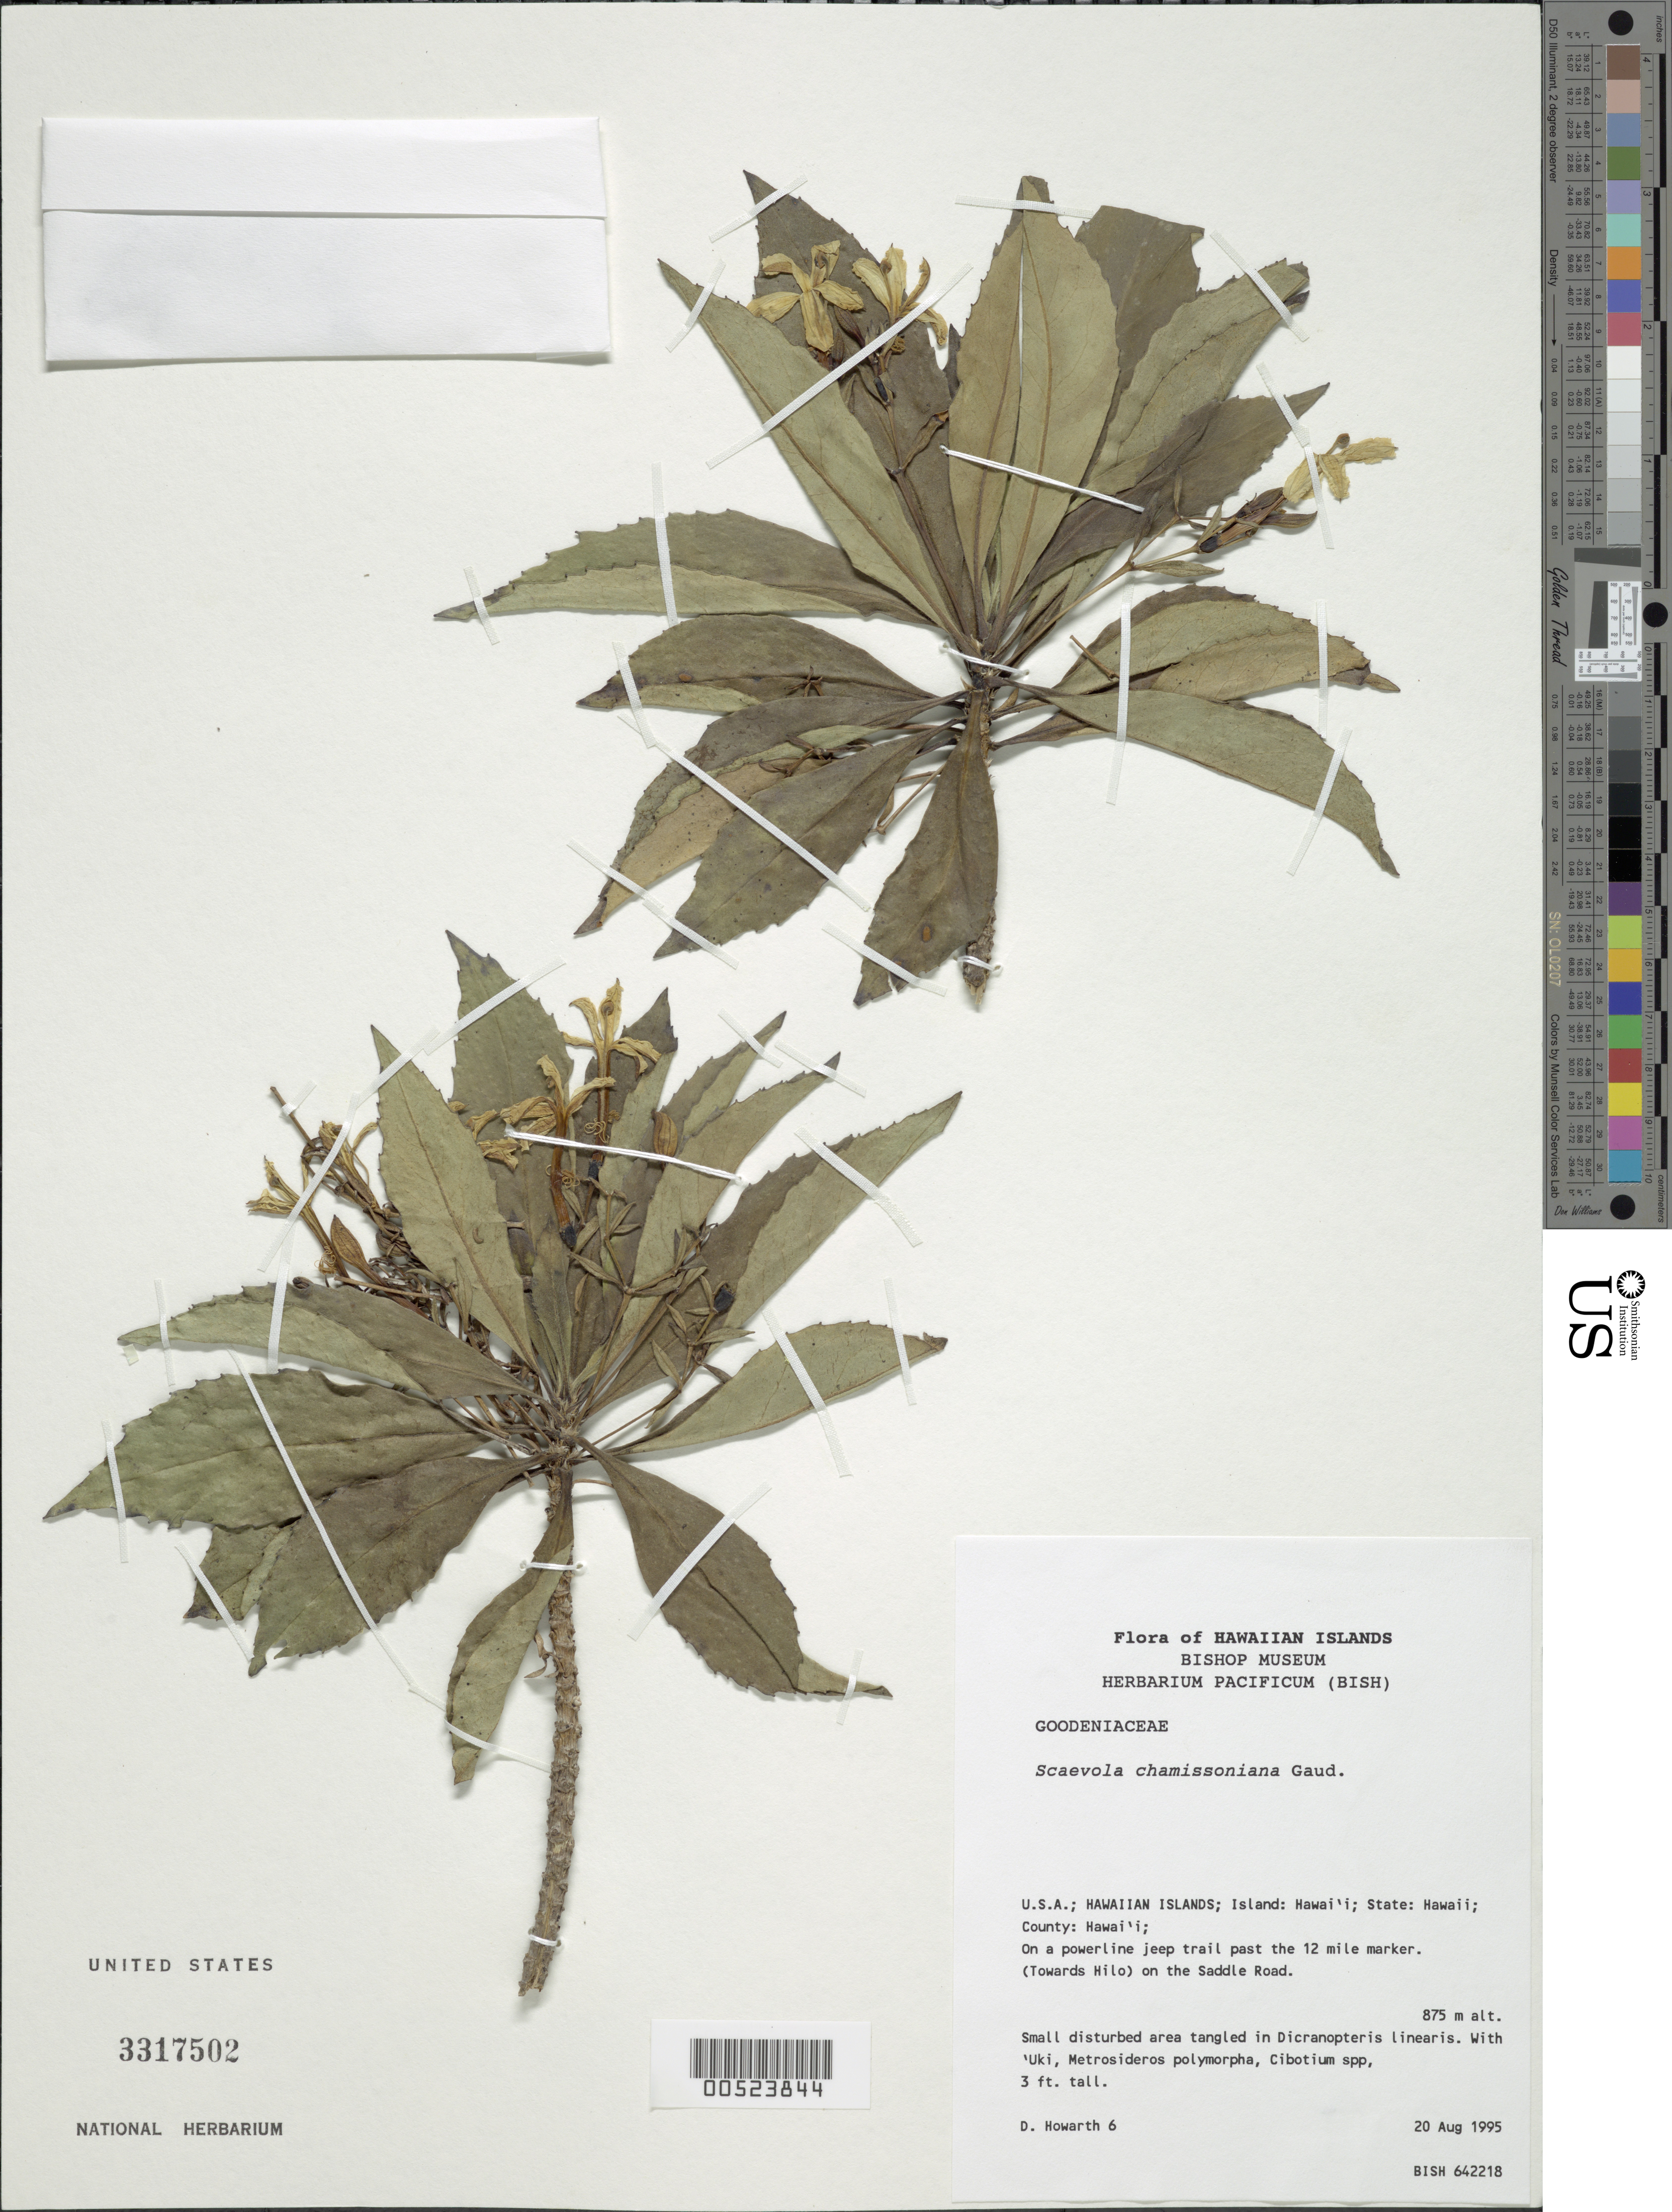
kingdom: Plantae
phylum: Tracheophyta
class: Magnoliopsida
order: Asterales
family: Goodeniaceae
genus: Scaevola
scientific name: Scaevola chamissoniana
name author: Gaudich.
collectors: D. Howarth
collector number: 6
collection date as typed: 20 Aug 1995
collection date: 1995-08-20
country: United States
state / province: Hawaii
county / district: Hawaii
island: Hawaii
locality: Hawaii county, on a powerline jeep trail past the 12 mi marker towards Hilo on the Saddle Rd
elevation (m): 875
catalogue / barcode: US 3317502